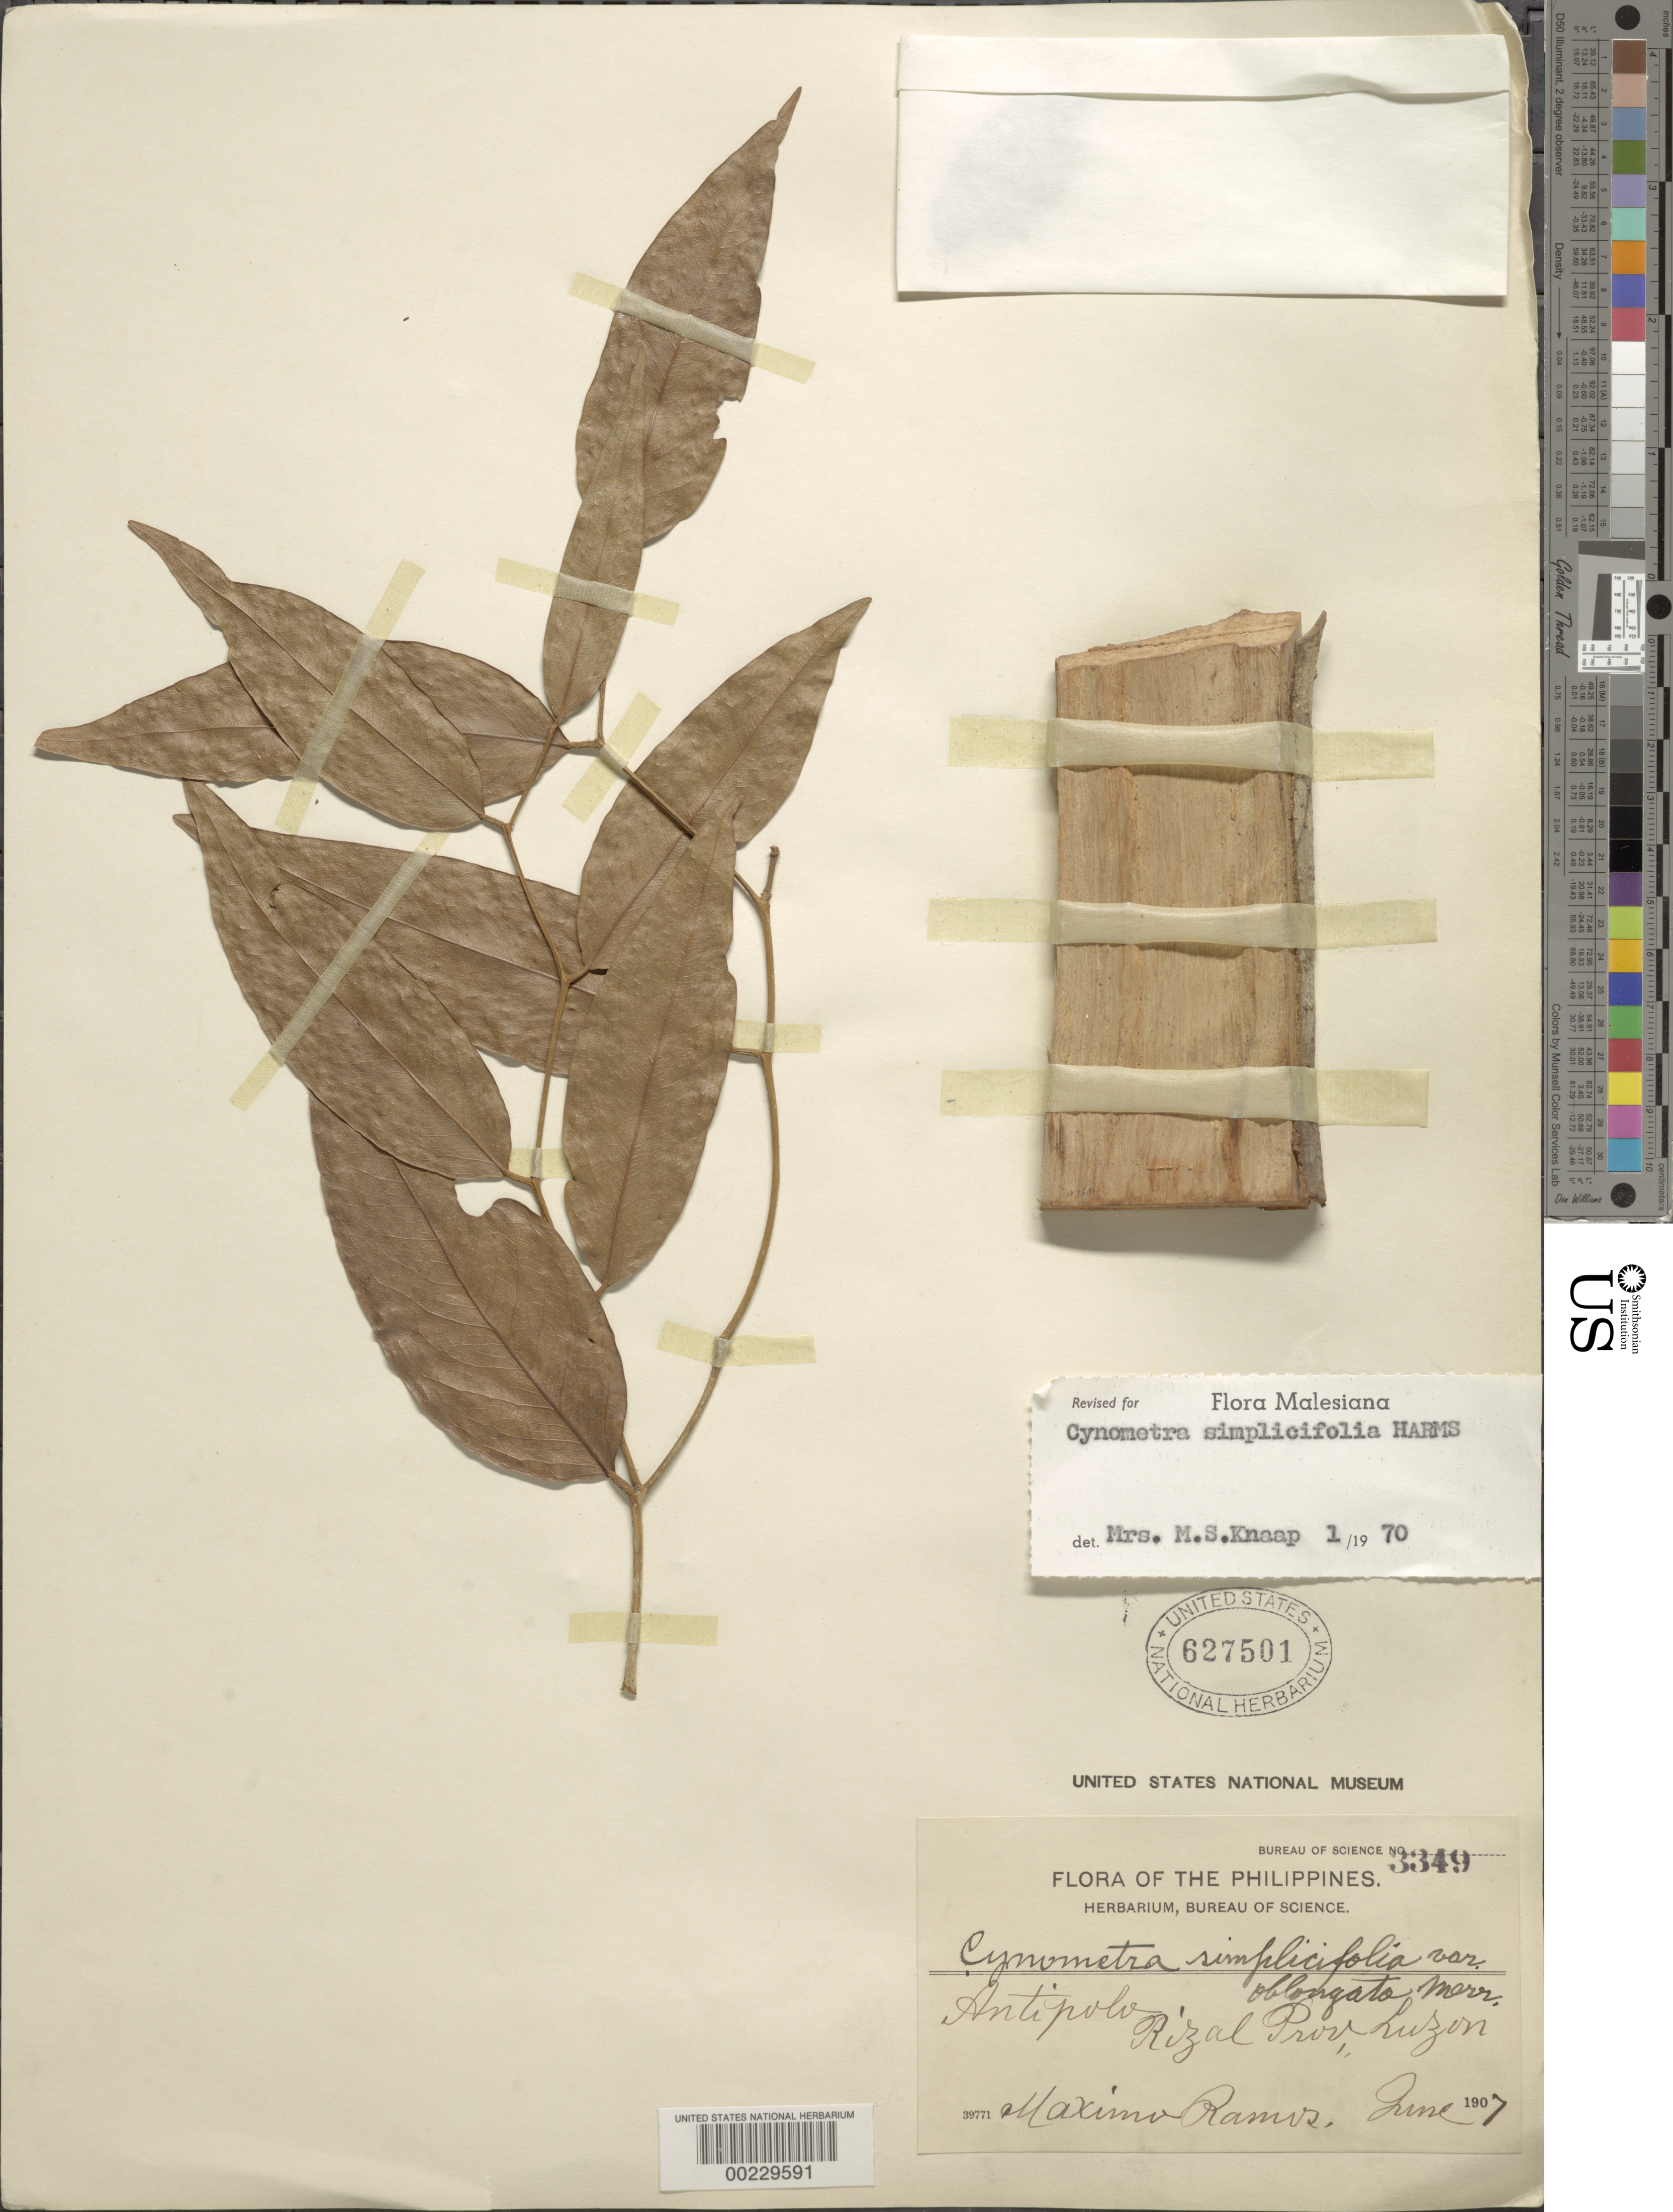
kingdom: Plantae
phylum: Tracheophyta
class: Magnoliopsida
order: Fabales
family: Fabaceae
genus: Cynometra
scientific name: Cynometra simplicifolia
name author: Harms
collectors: M. Ramos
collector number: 3349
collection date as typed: Jun 1907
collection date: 1907-06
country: Philippines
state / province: Calabarzon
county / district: Rizal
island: Luzon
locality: Antipolo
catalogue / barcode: US 627501